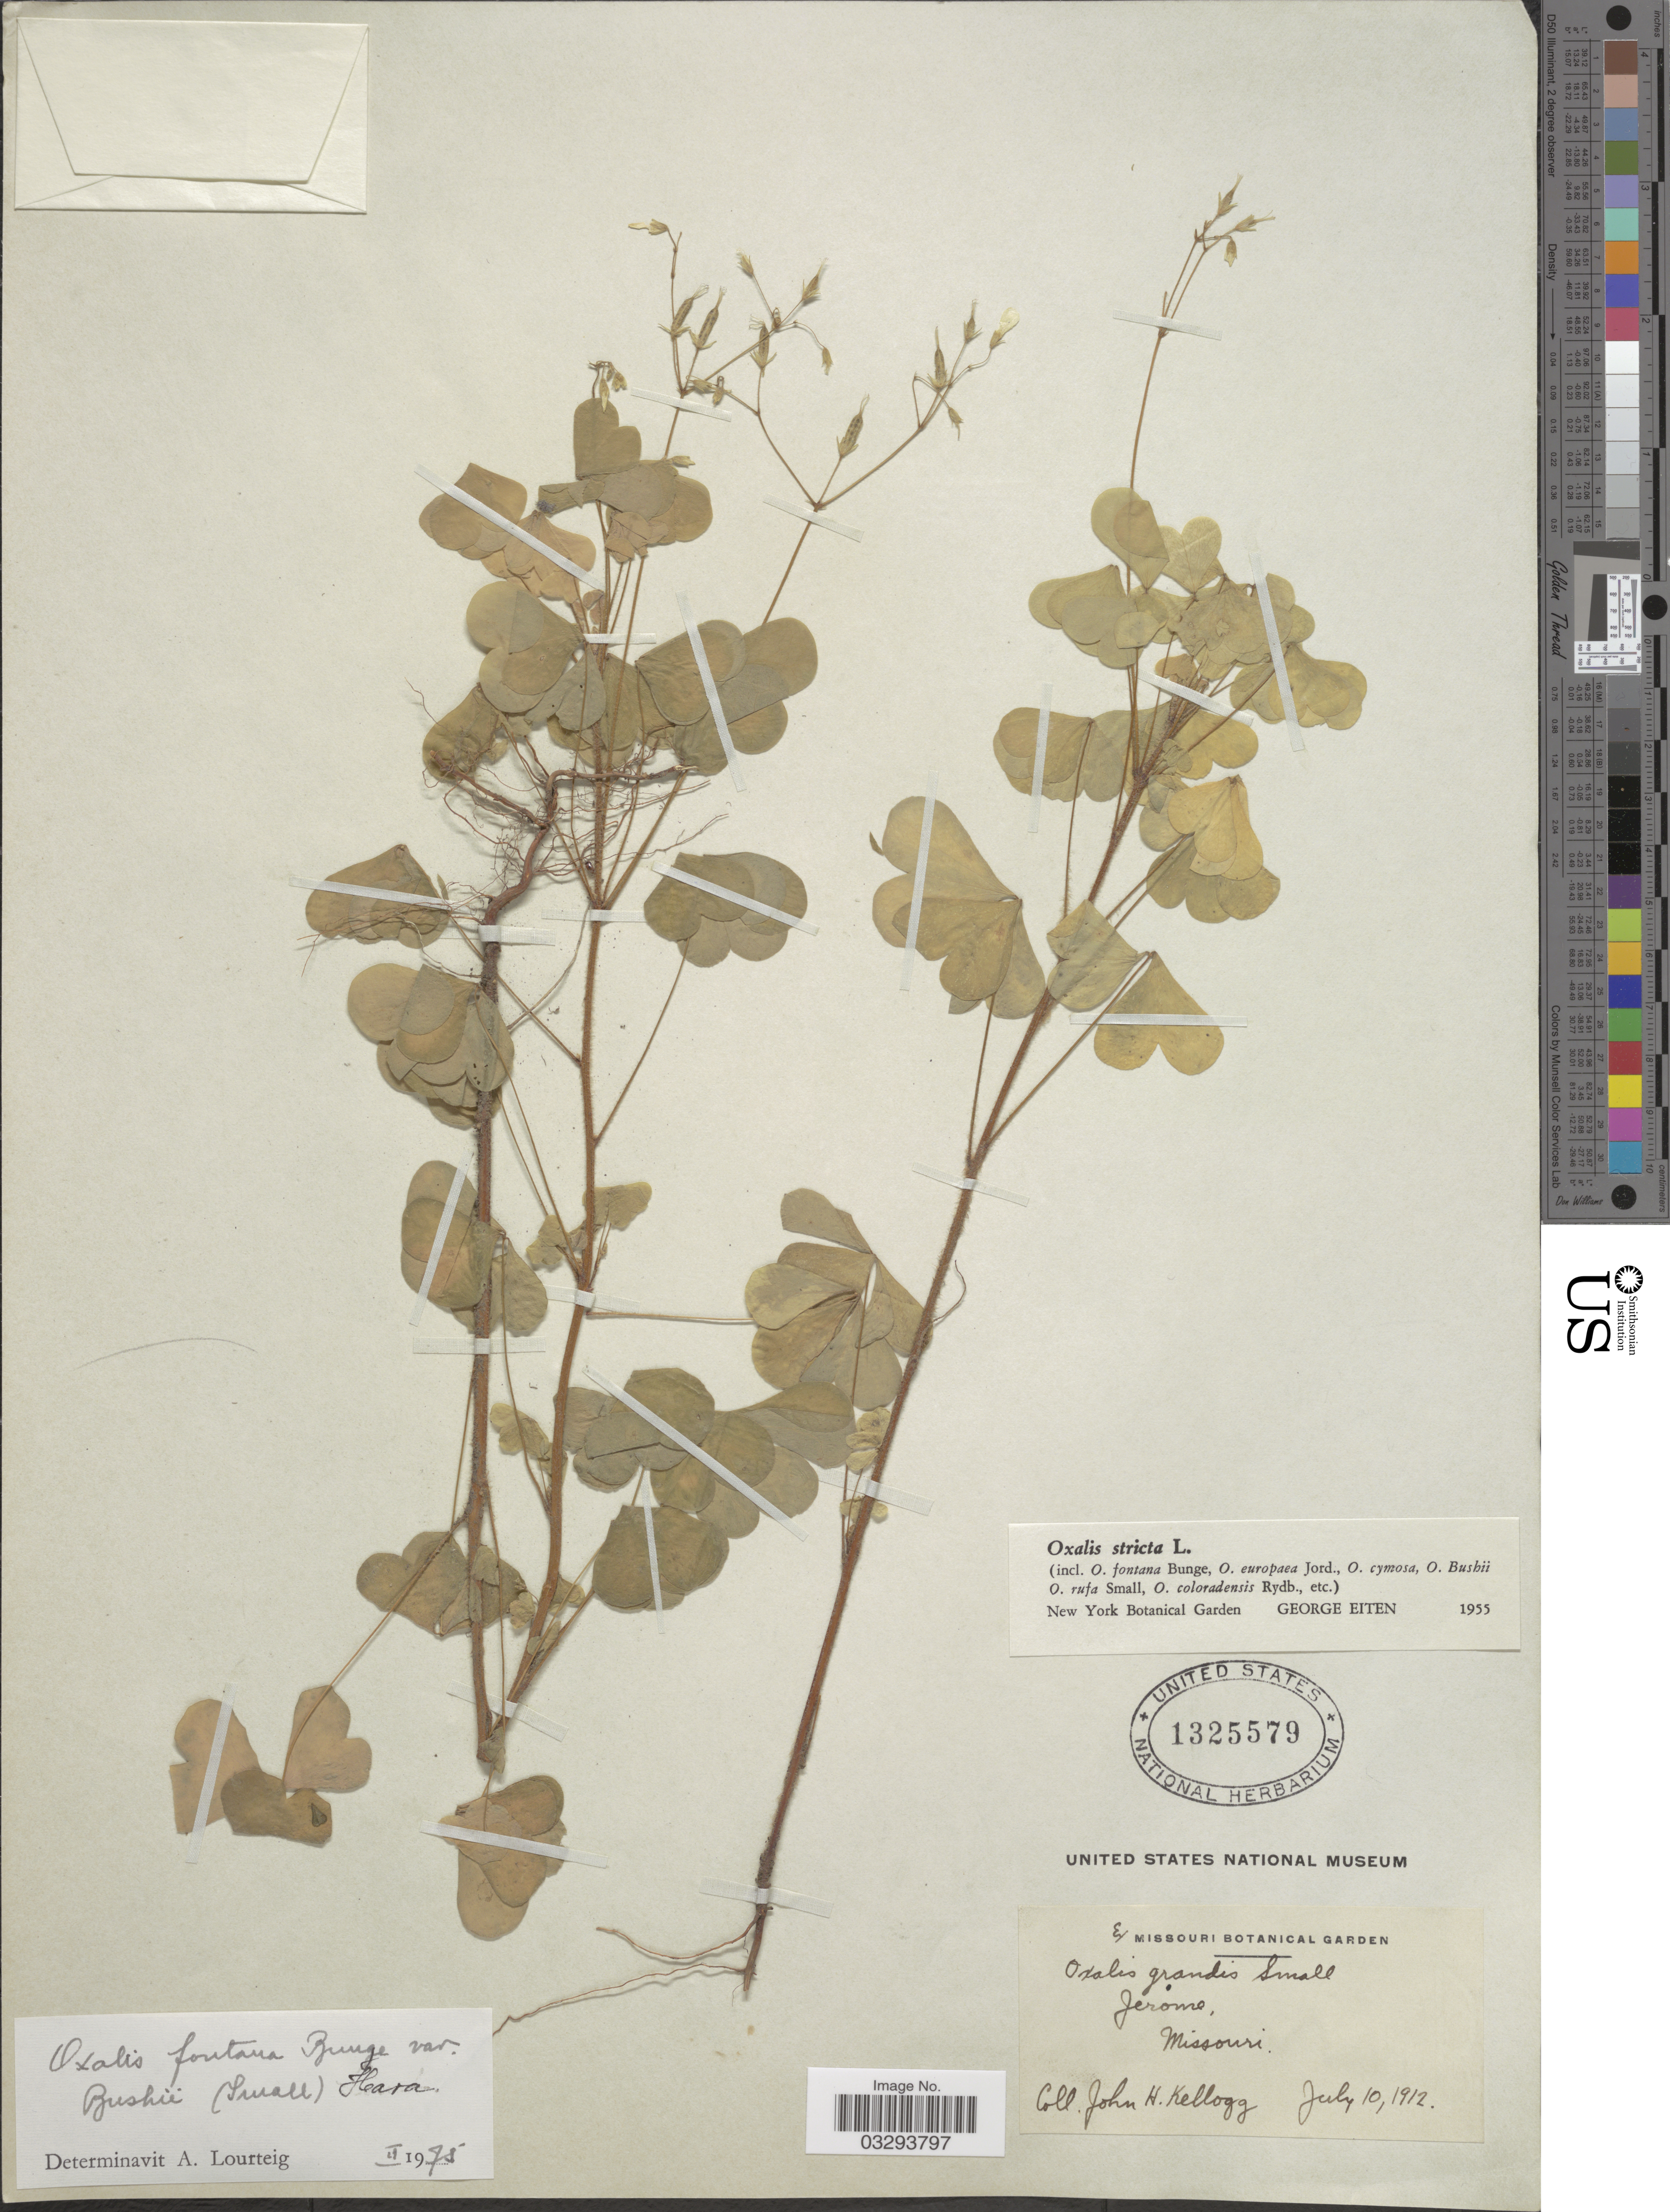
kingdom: Plantae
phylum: Tracheophyta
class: Magnoliopsida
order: Oxalidales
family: Oxalidaceae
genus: Oxalis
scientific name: Oxalis fontana var. bushii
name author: (Small) H. Hara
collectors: J. H. Kellogg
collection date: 1912-07-10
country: United States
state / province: Missouri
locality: Jerome.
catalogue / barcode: US 1325579